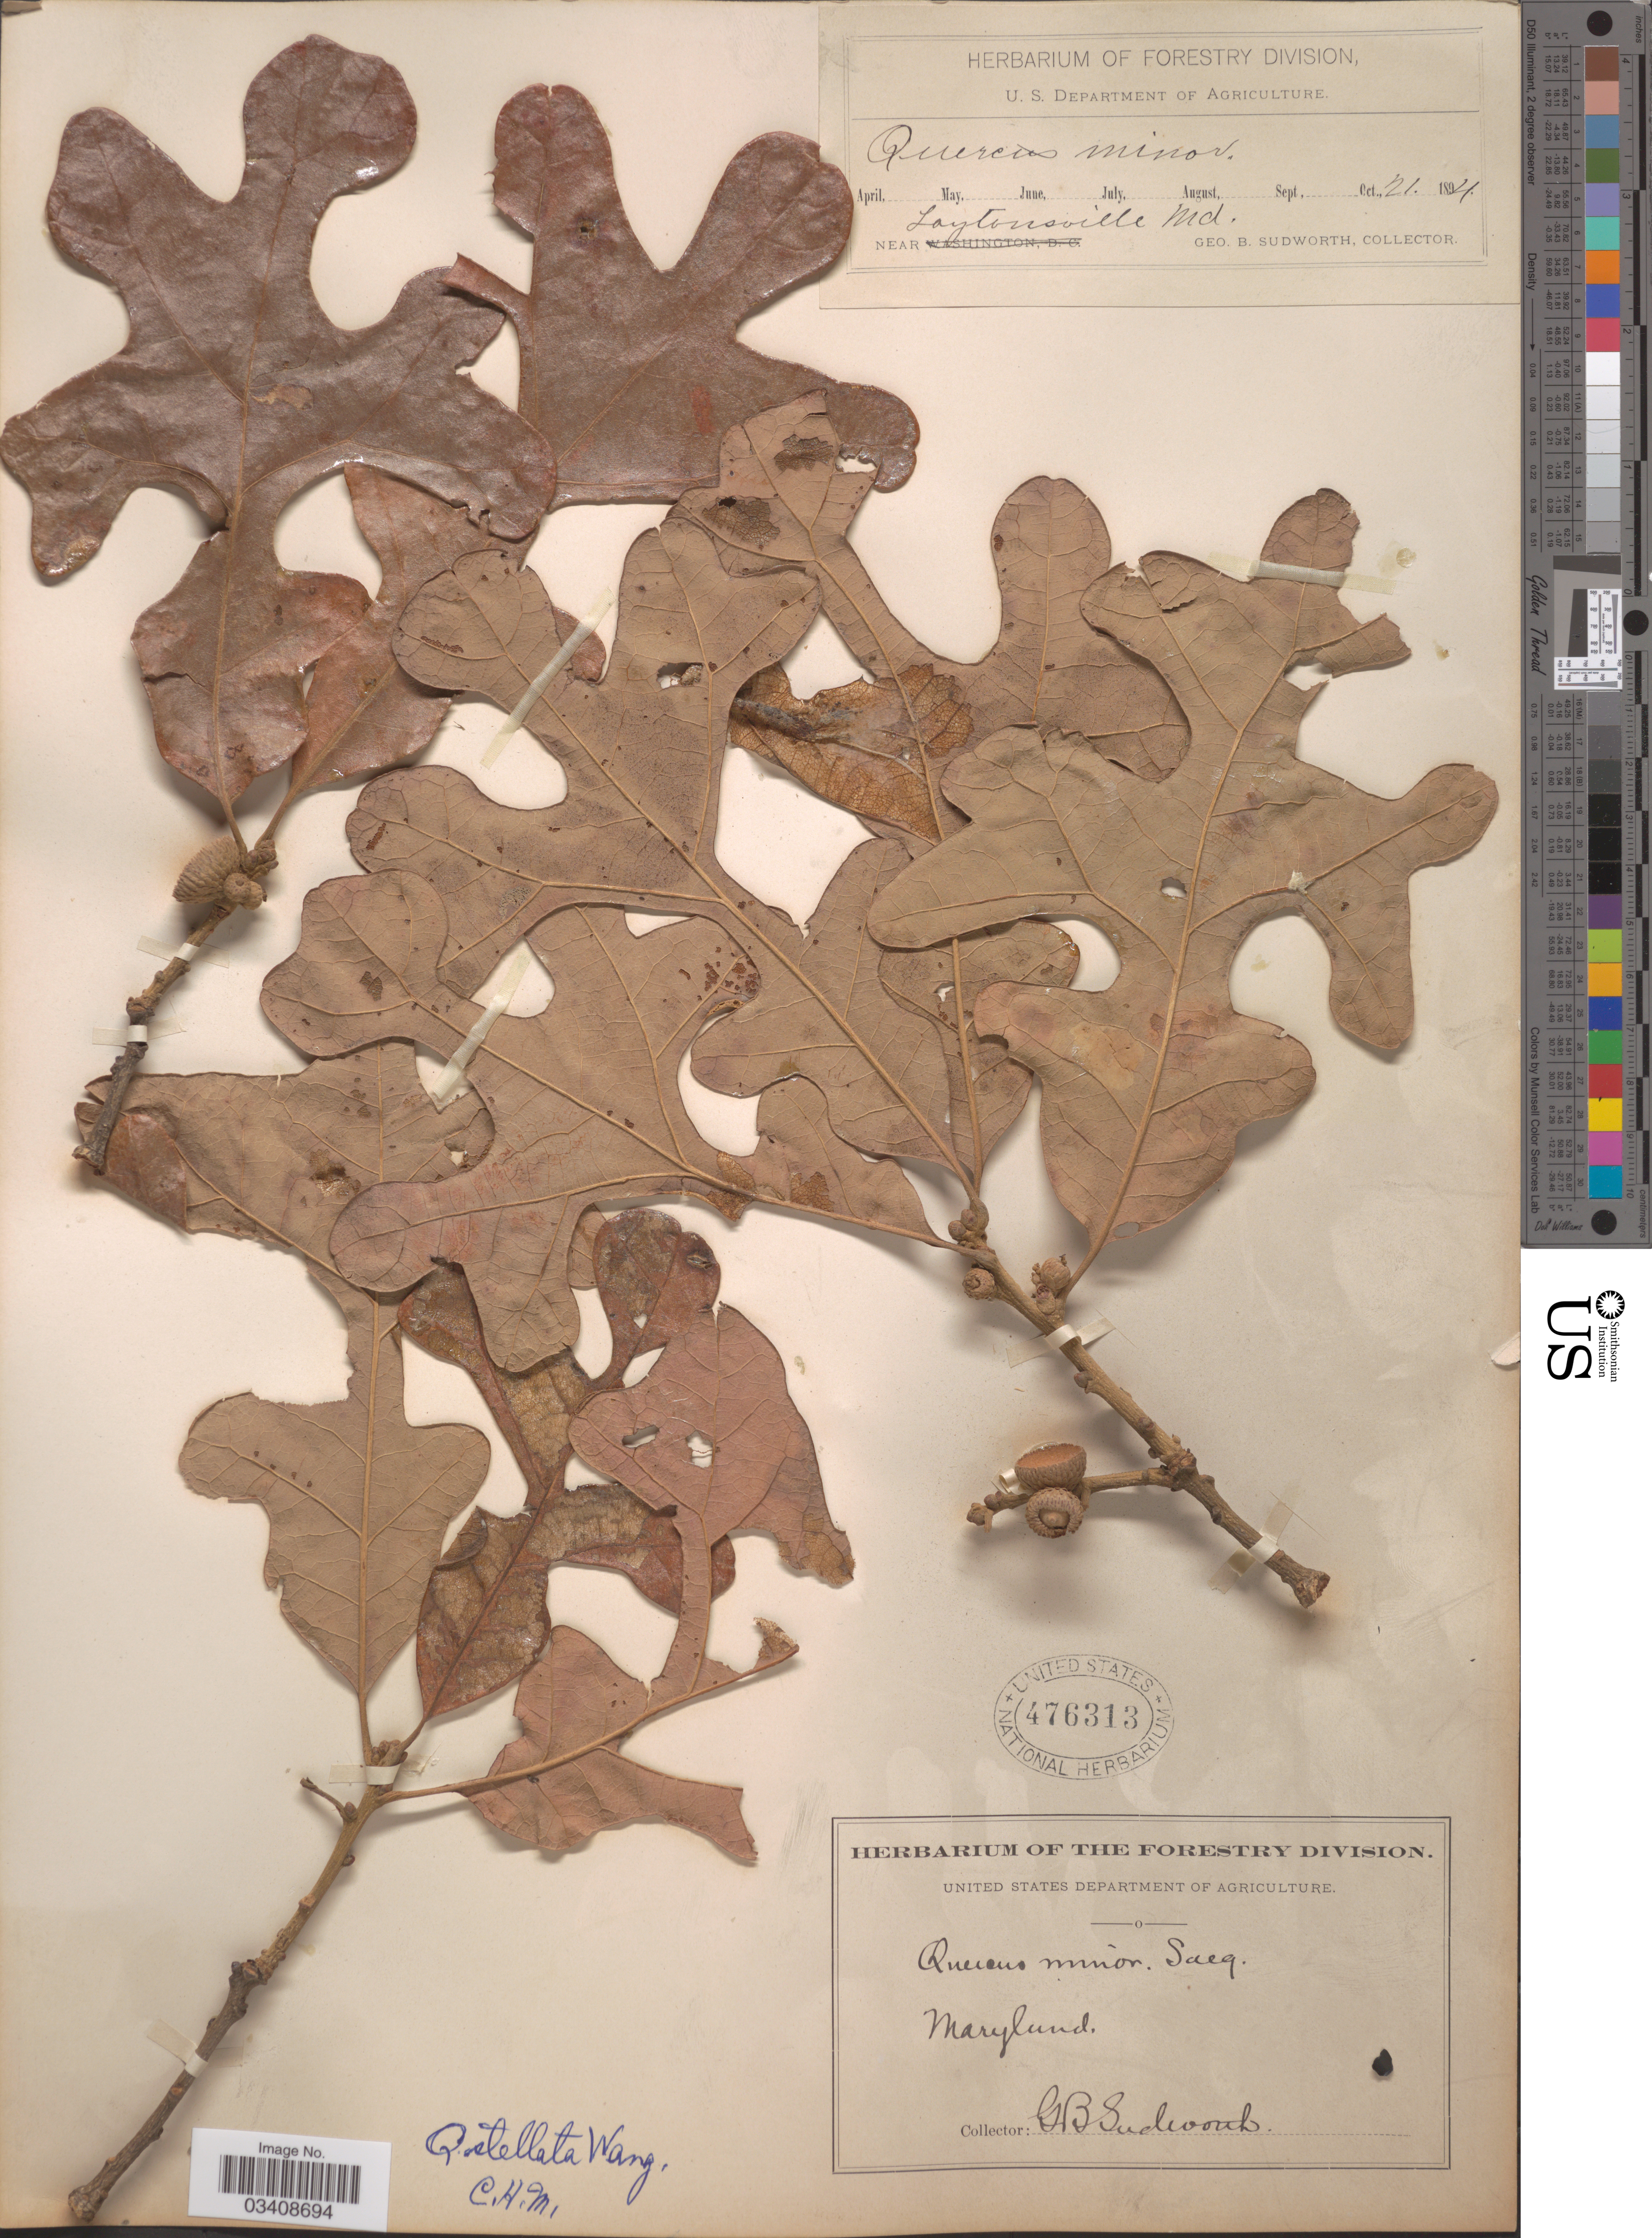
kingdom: Plantae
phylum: Tracheophyta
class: Magnoliopsida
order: Fagales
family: Fagaceae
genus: Quercus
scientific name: Quercus stellata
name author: Wangenh.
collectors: G. B. Sudworth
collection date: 1894-10-21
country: United States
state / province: Maryland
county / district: Montgomery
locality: Near Laytonsville.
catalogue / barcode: US 476313